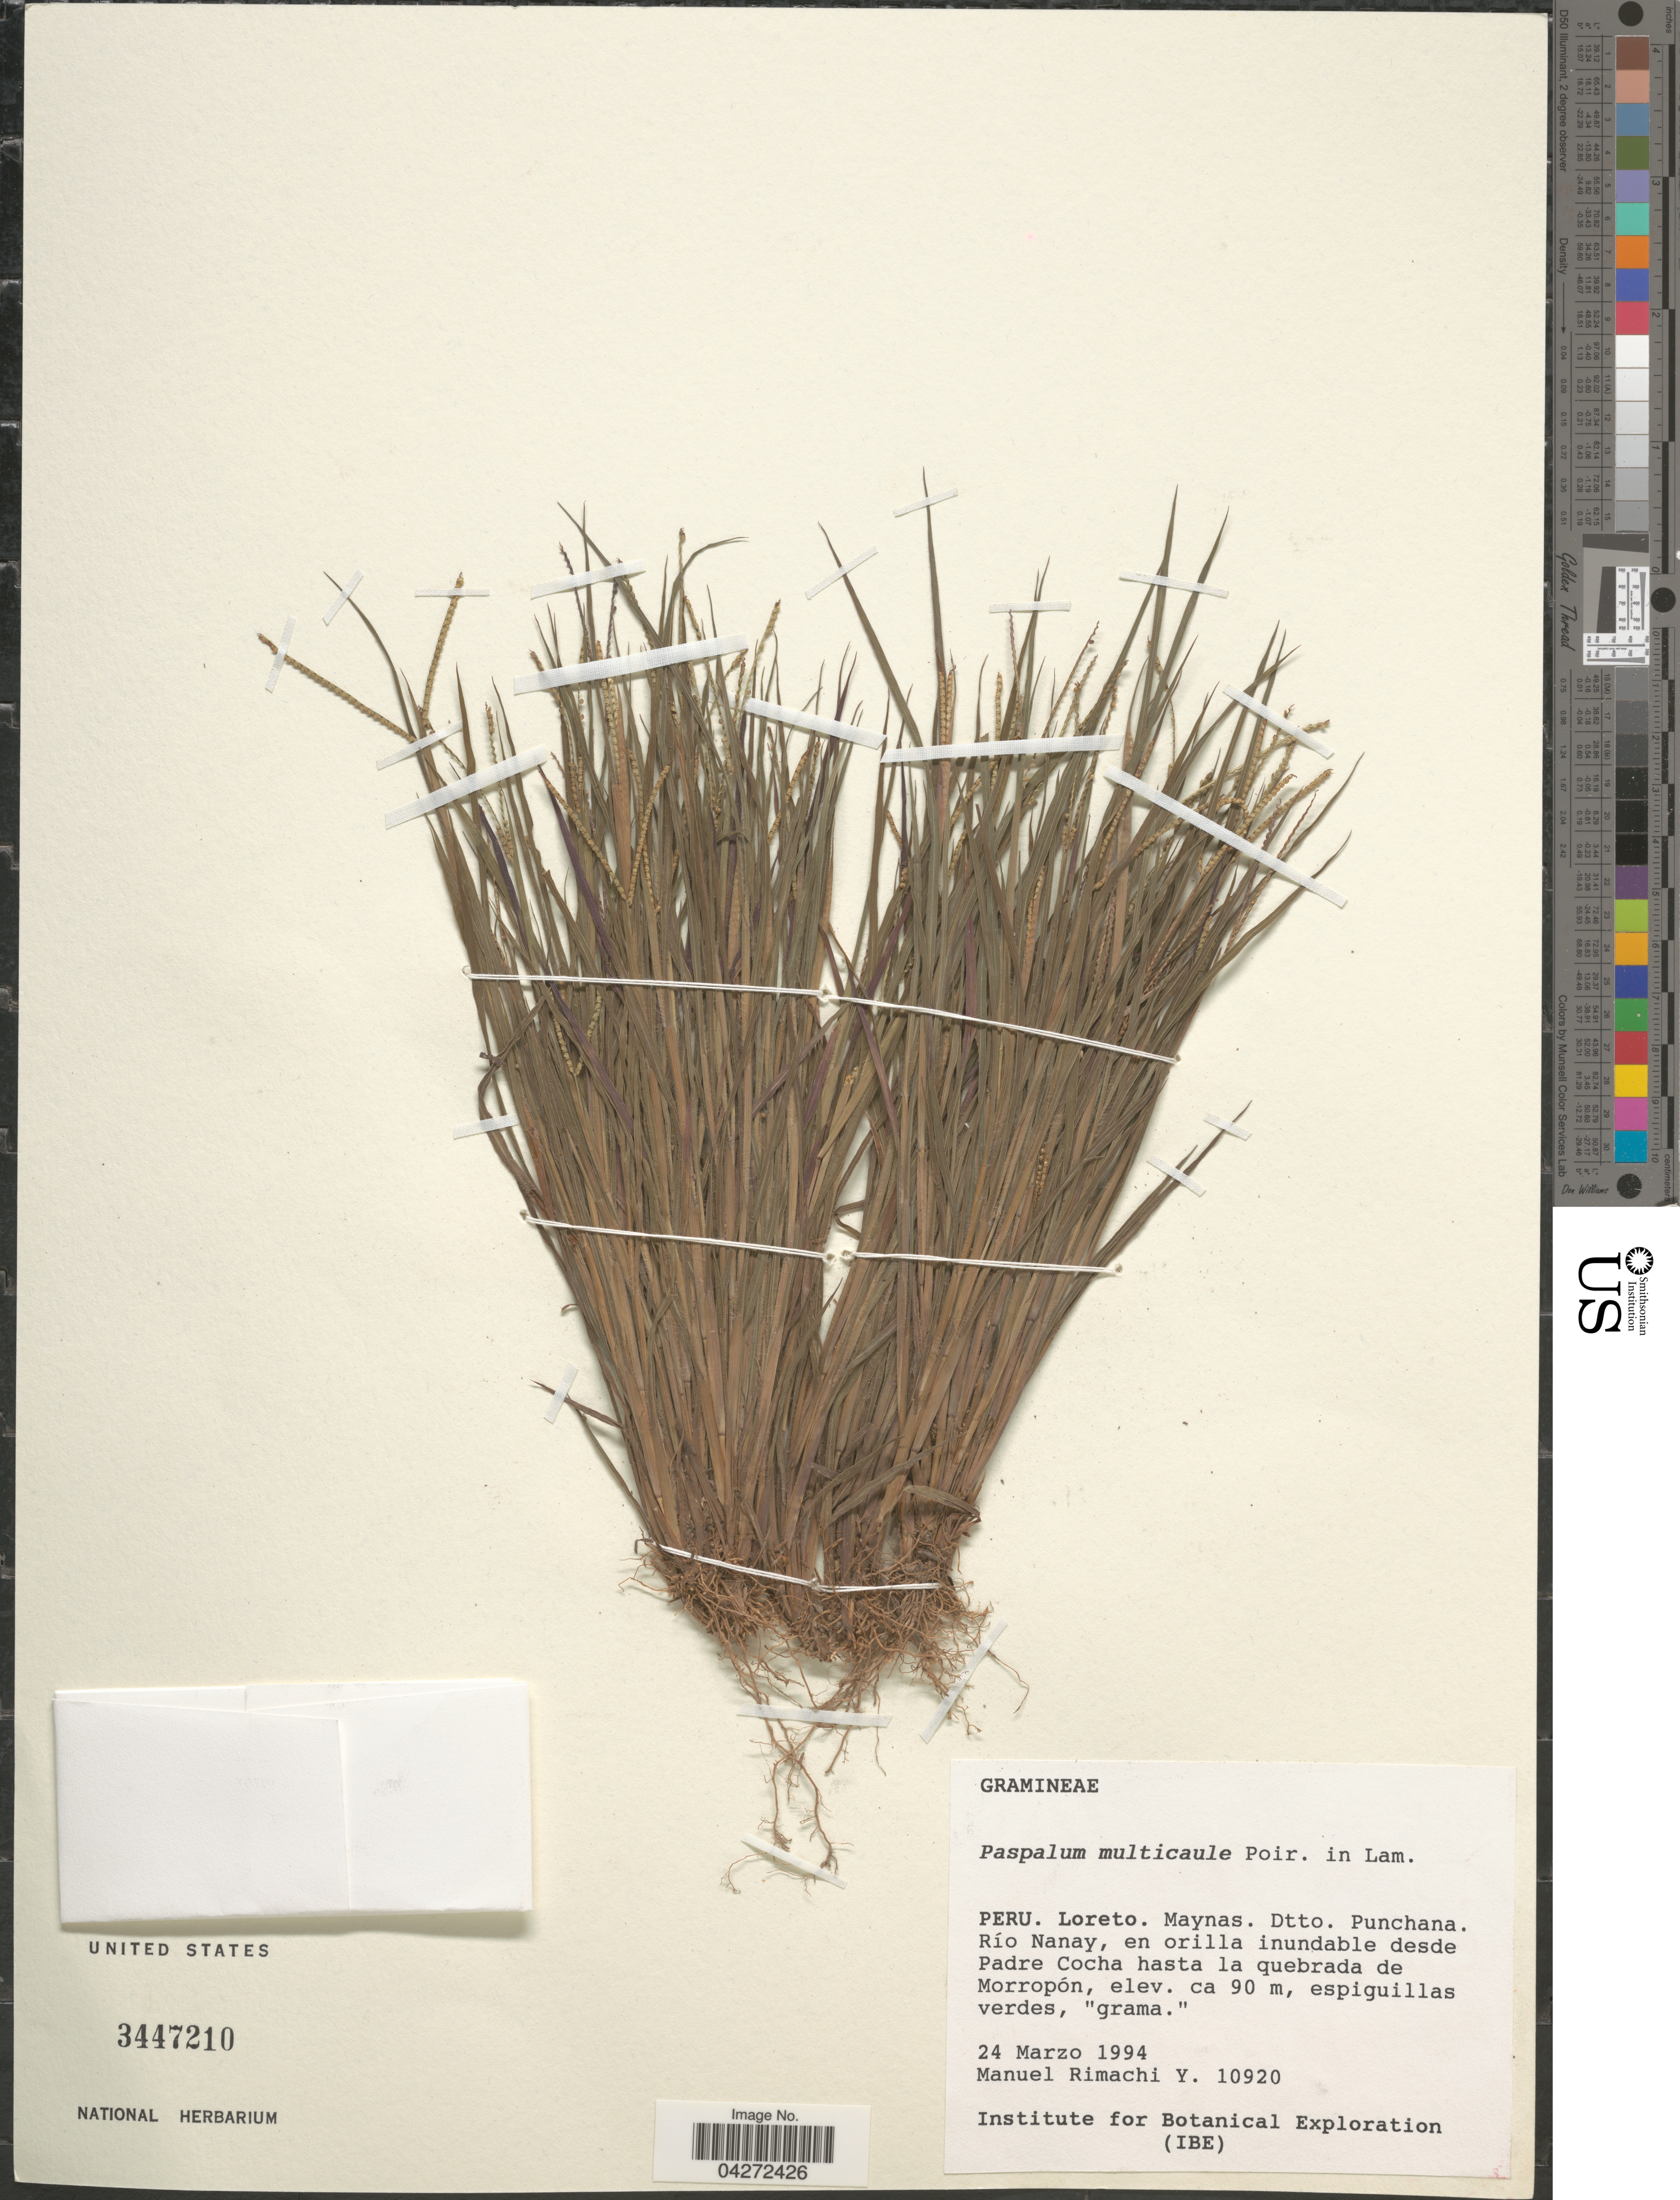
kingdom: Plantae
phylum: Tracheophyta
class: Liliopsida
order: Poales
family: Poaceae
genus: Paspalum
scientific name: Paspalum multicaule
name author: Poir.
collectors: M. Rimachi Y.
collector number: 10920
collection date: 1994-03-24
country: Peru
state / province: Loreto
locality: Maynas. Dtto. Punchana. Río Nanay, en orilla inundable desde Padre Cocha hasta la quebrada de Morropón. Institute for Botanical Exploration (IBE).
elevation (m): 90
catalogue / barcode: US 3447210